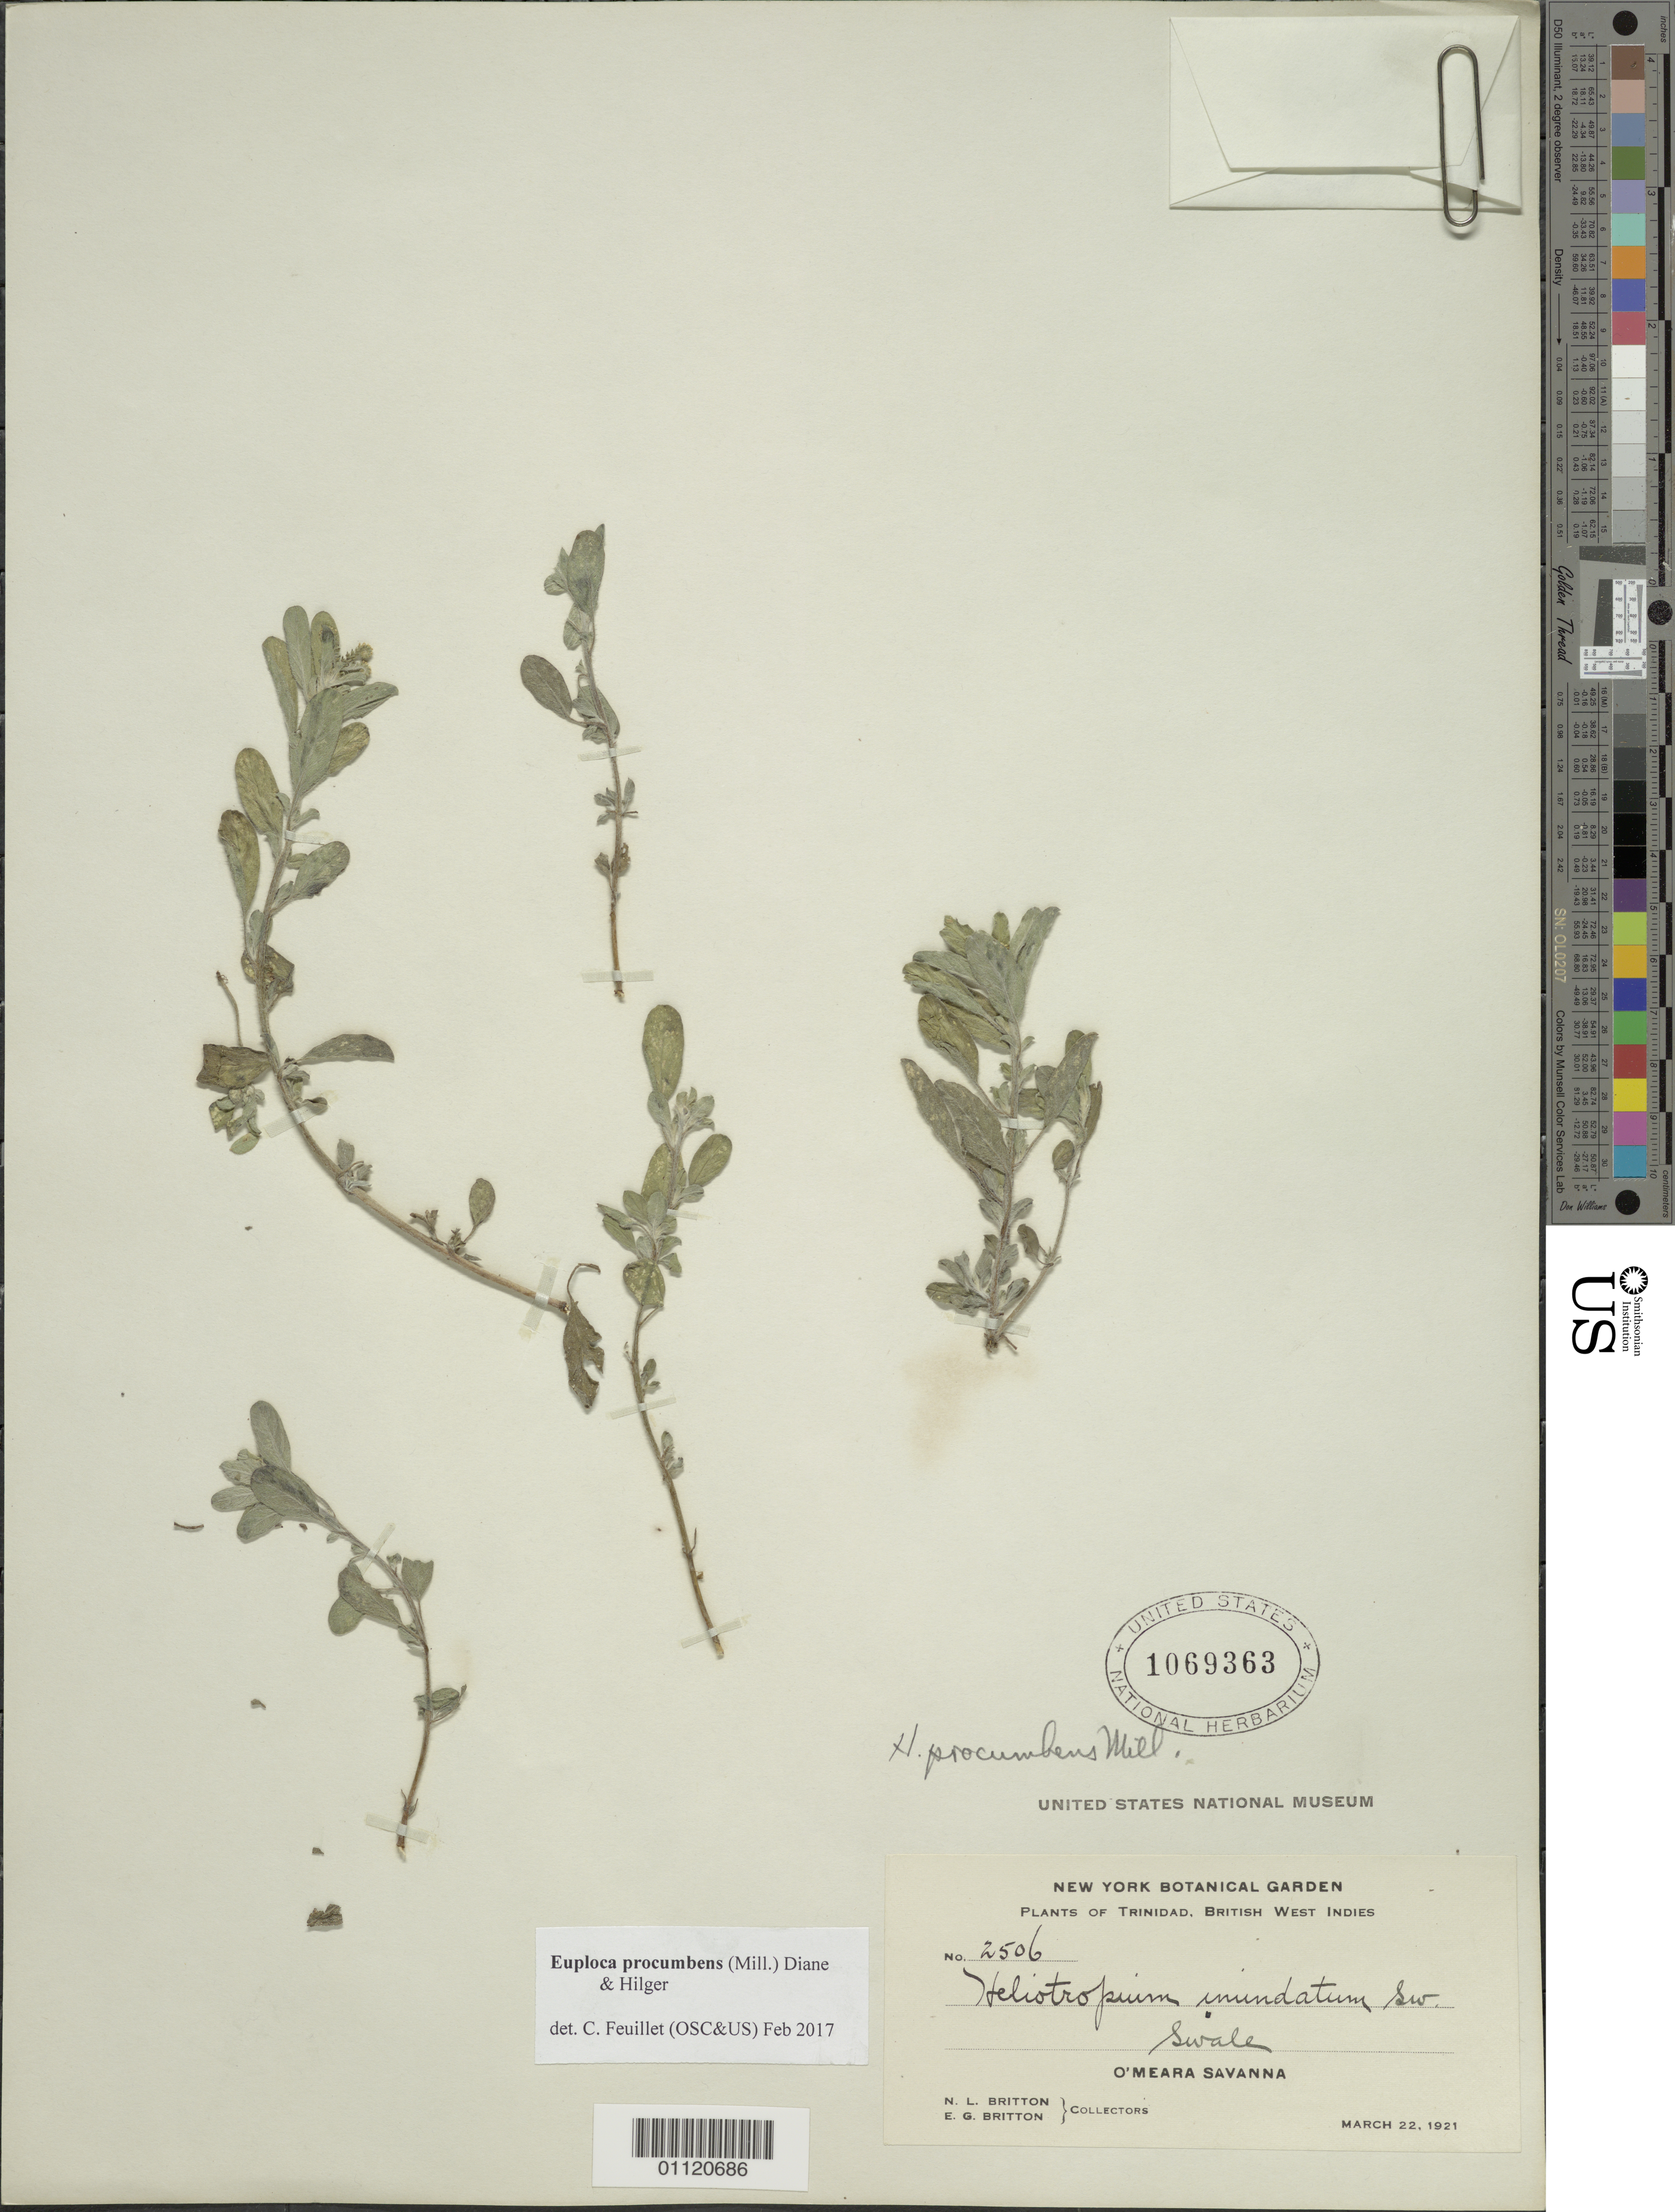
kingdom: Plantae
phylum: Tracheophyta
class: Magnoliopsida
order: Boraginales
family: Heliotropiaceae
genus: Heliotropium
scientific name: Heliotropium procumbens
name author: Mill.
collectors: N. Britton & E. G. Britton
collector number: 2506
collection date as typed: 22 Mar 1921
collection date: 1921-03-22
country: Trinidad and Tobago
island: Trinidad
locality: O'Meara Savanna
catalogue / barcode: US 1069363